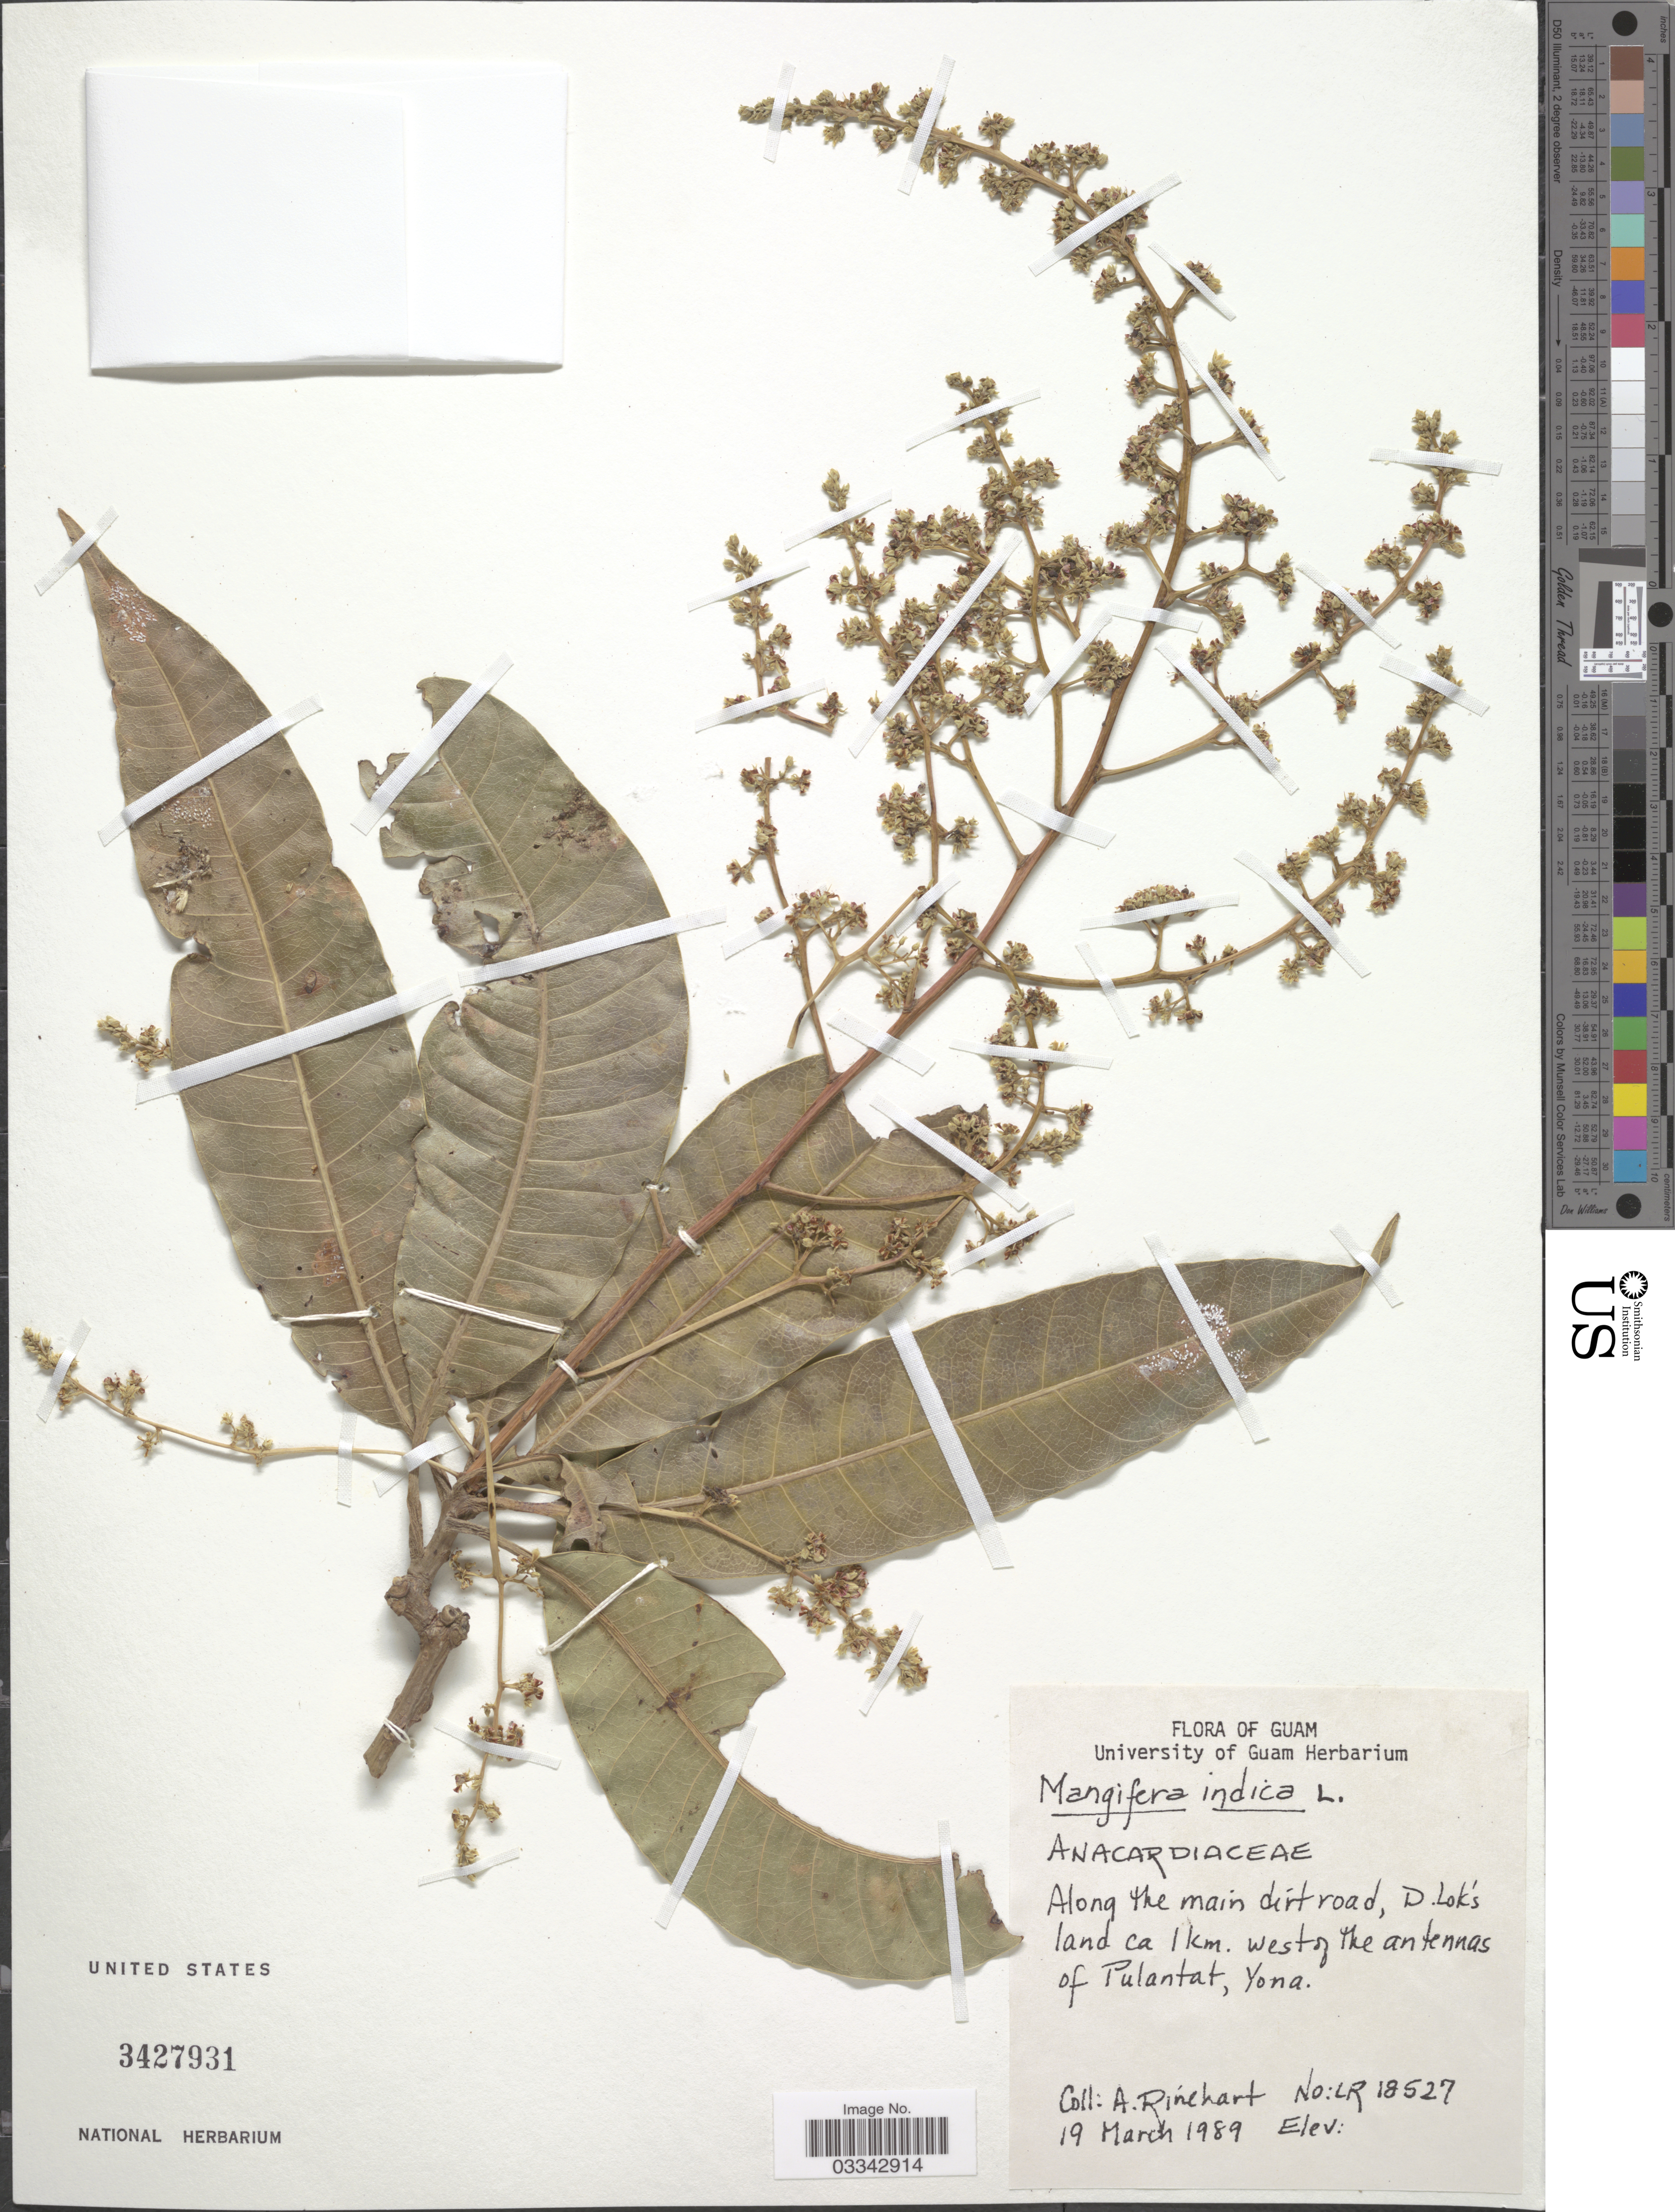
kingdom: Plantae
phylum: Tracheophyta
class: Magnoliopsida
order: Sapindales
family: Anacardiaceae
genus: Mangifera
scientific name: Mangifera indica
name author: L.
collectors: A. Rinehart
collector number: LR 18527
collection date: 1989-03-19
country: Guam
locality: Along the main dirt road, D.Lok's land ca 1 km. west of the antennas of Pulantat, Yona.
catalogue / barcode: US 3427931